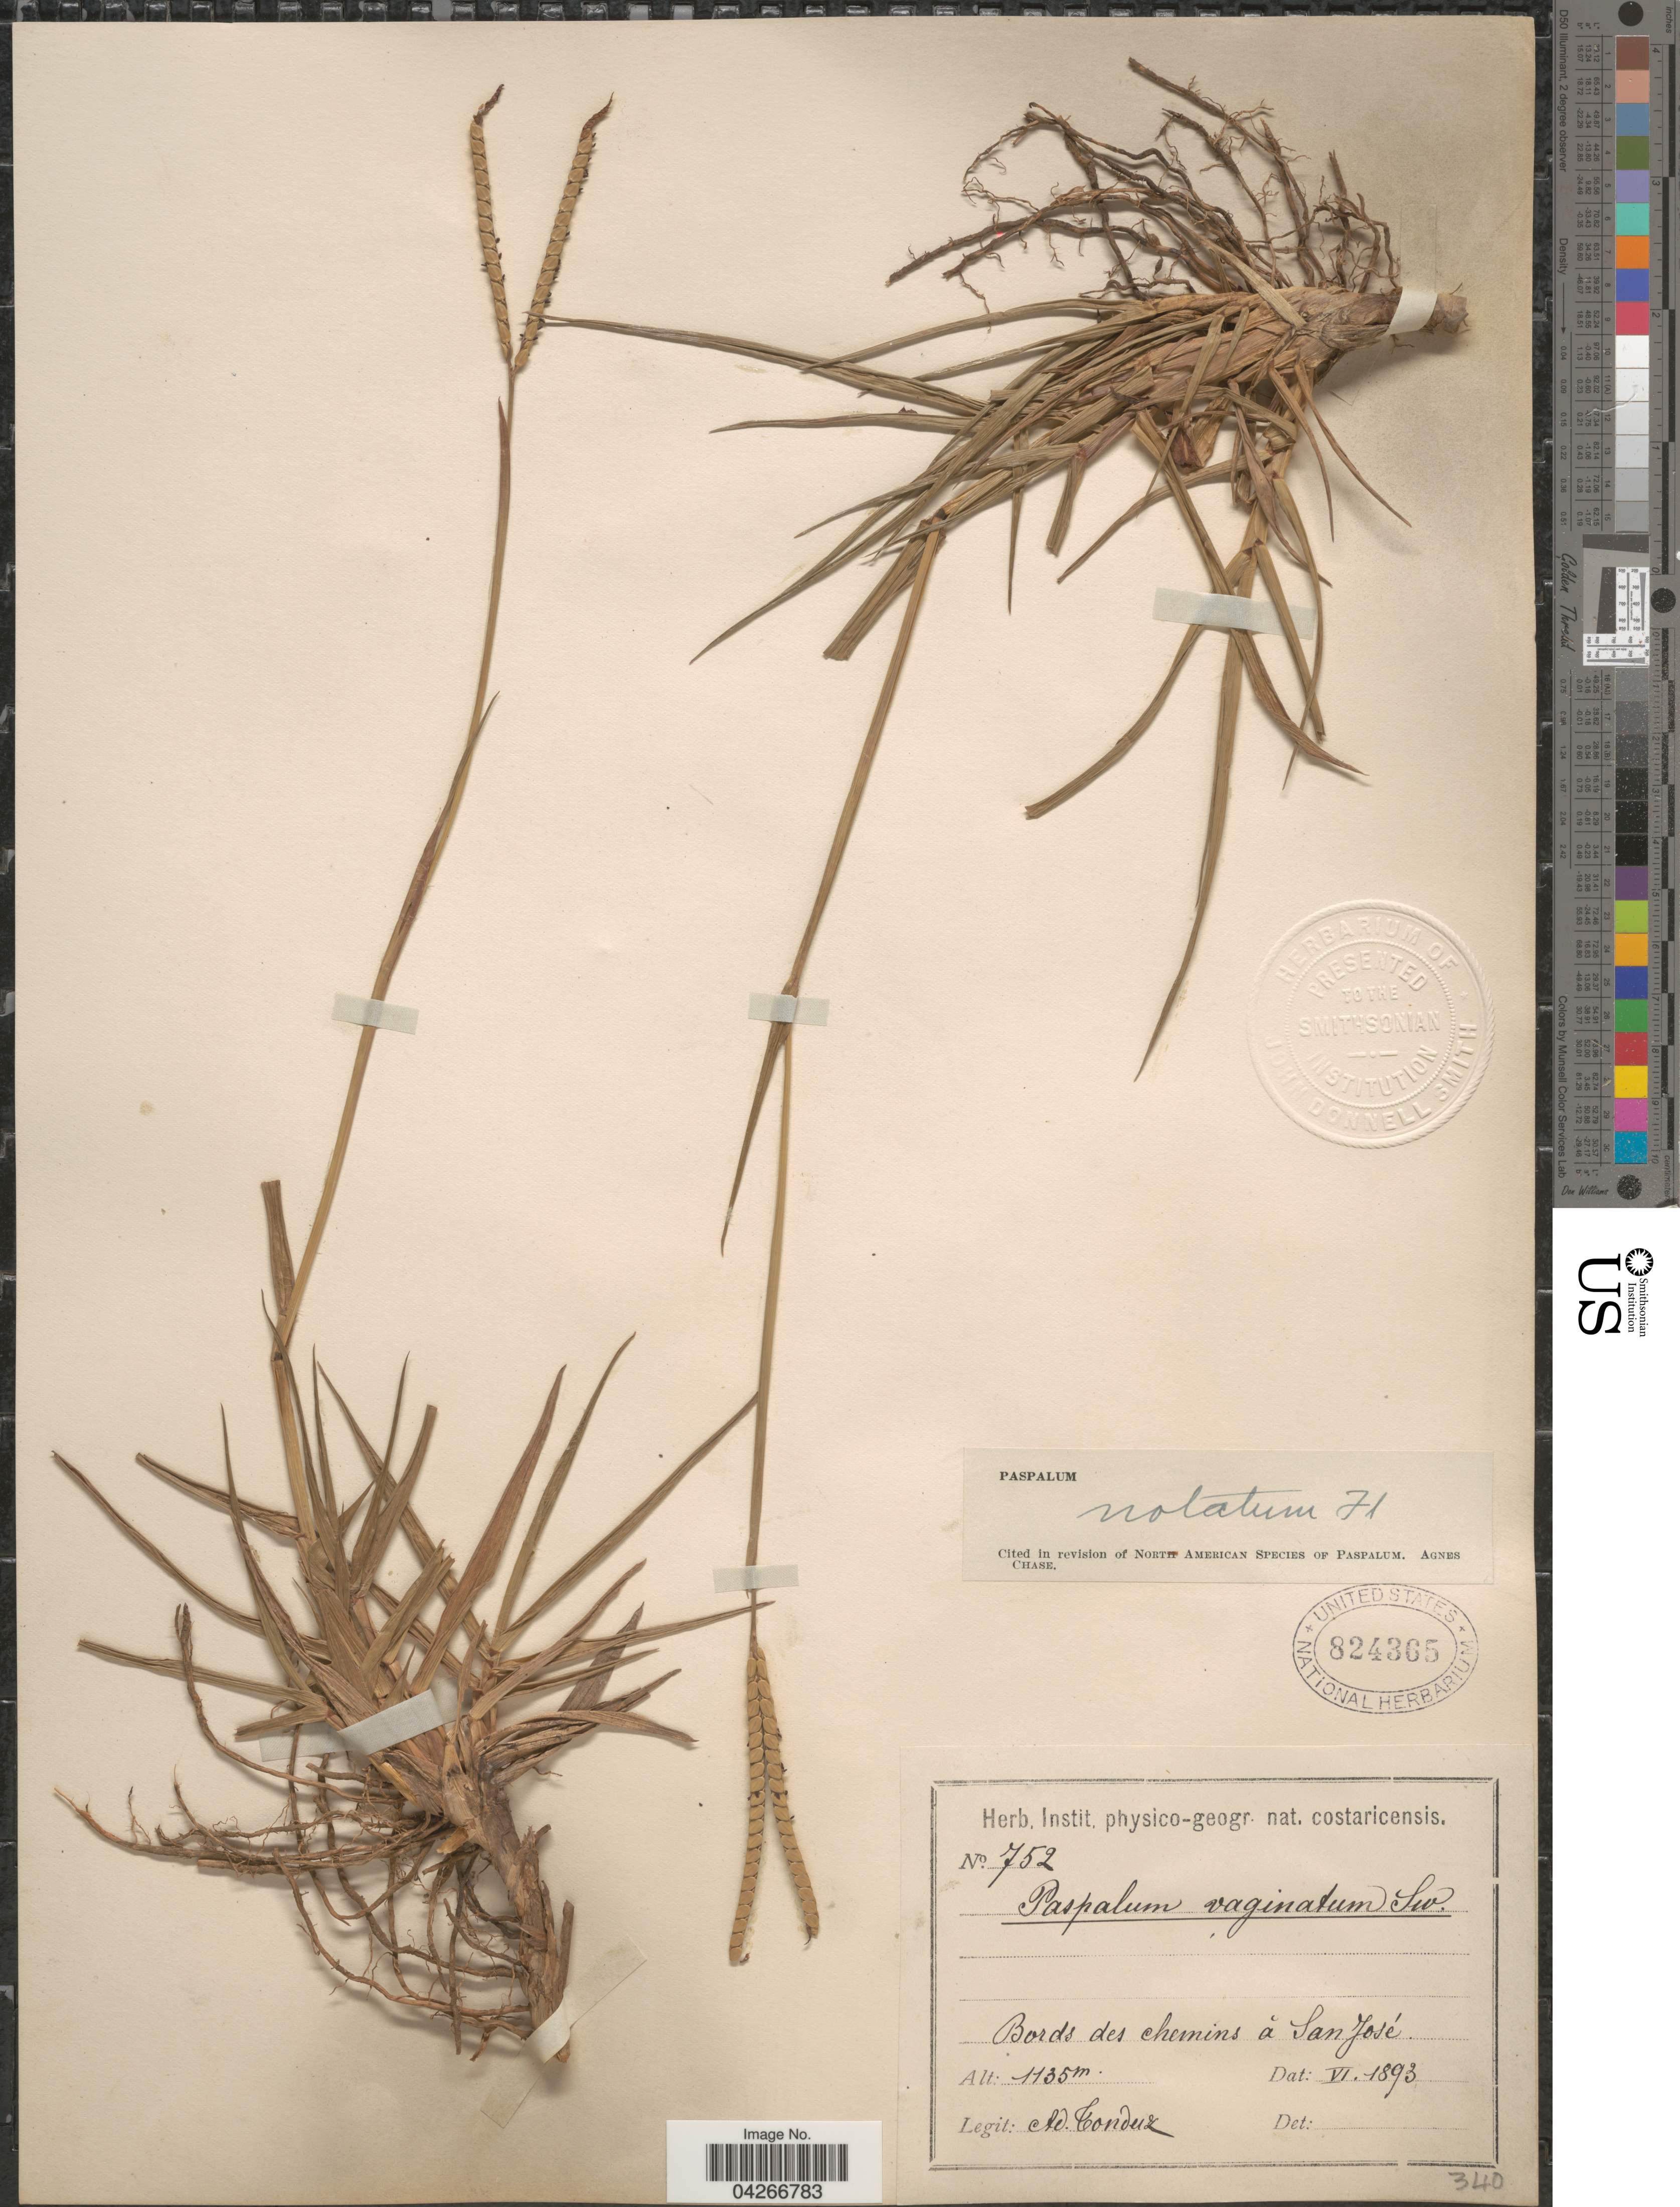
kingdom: Plantae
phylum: Tracheophyta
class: Liliopsida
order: Poales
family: Poaceae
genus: Paspalum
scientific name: Paspalum notatum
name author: Flüggé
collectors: A. Tonduz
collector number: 752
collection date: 1893-06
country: Costa Rica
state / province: San José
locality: Bords des chemins à San José.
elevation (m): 1135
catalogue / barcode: US 824365